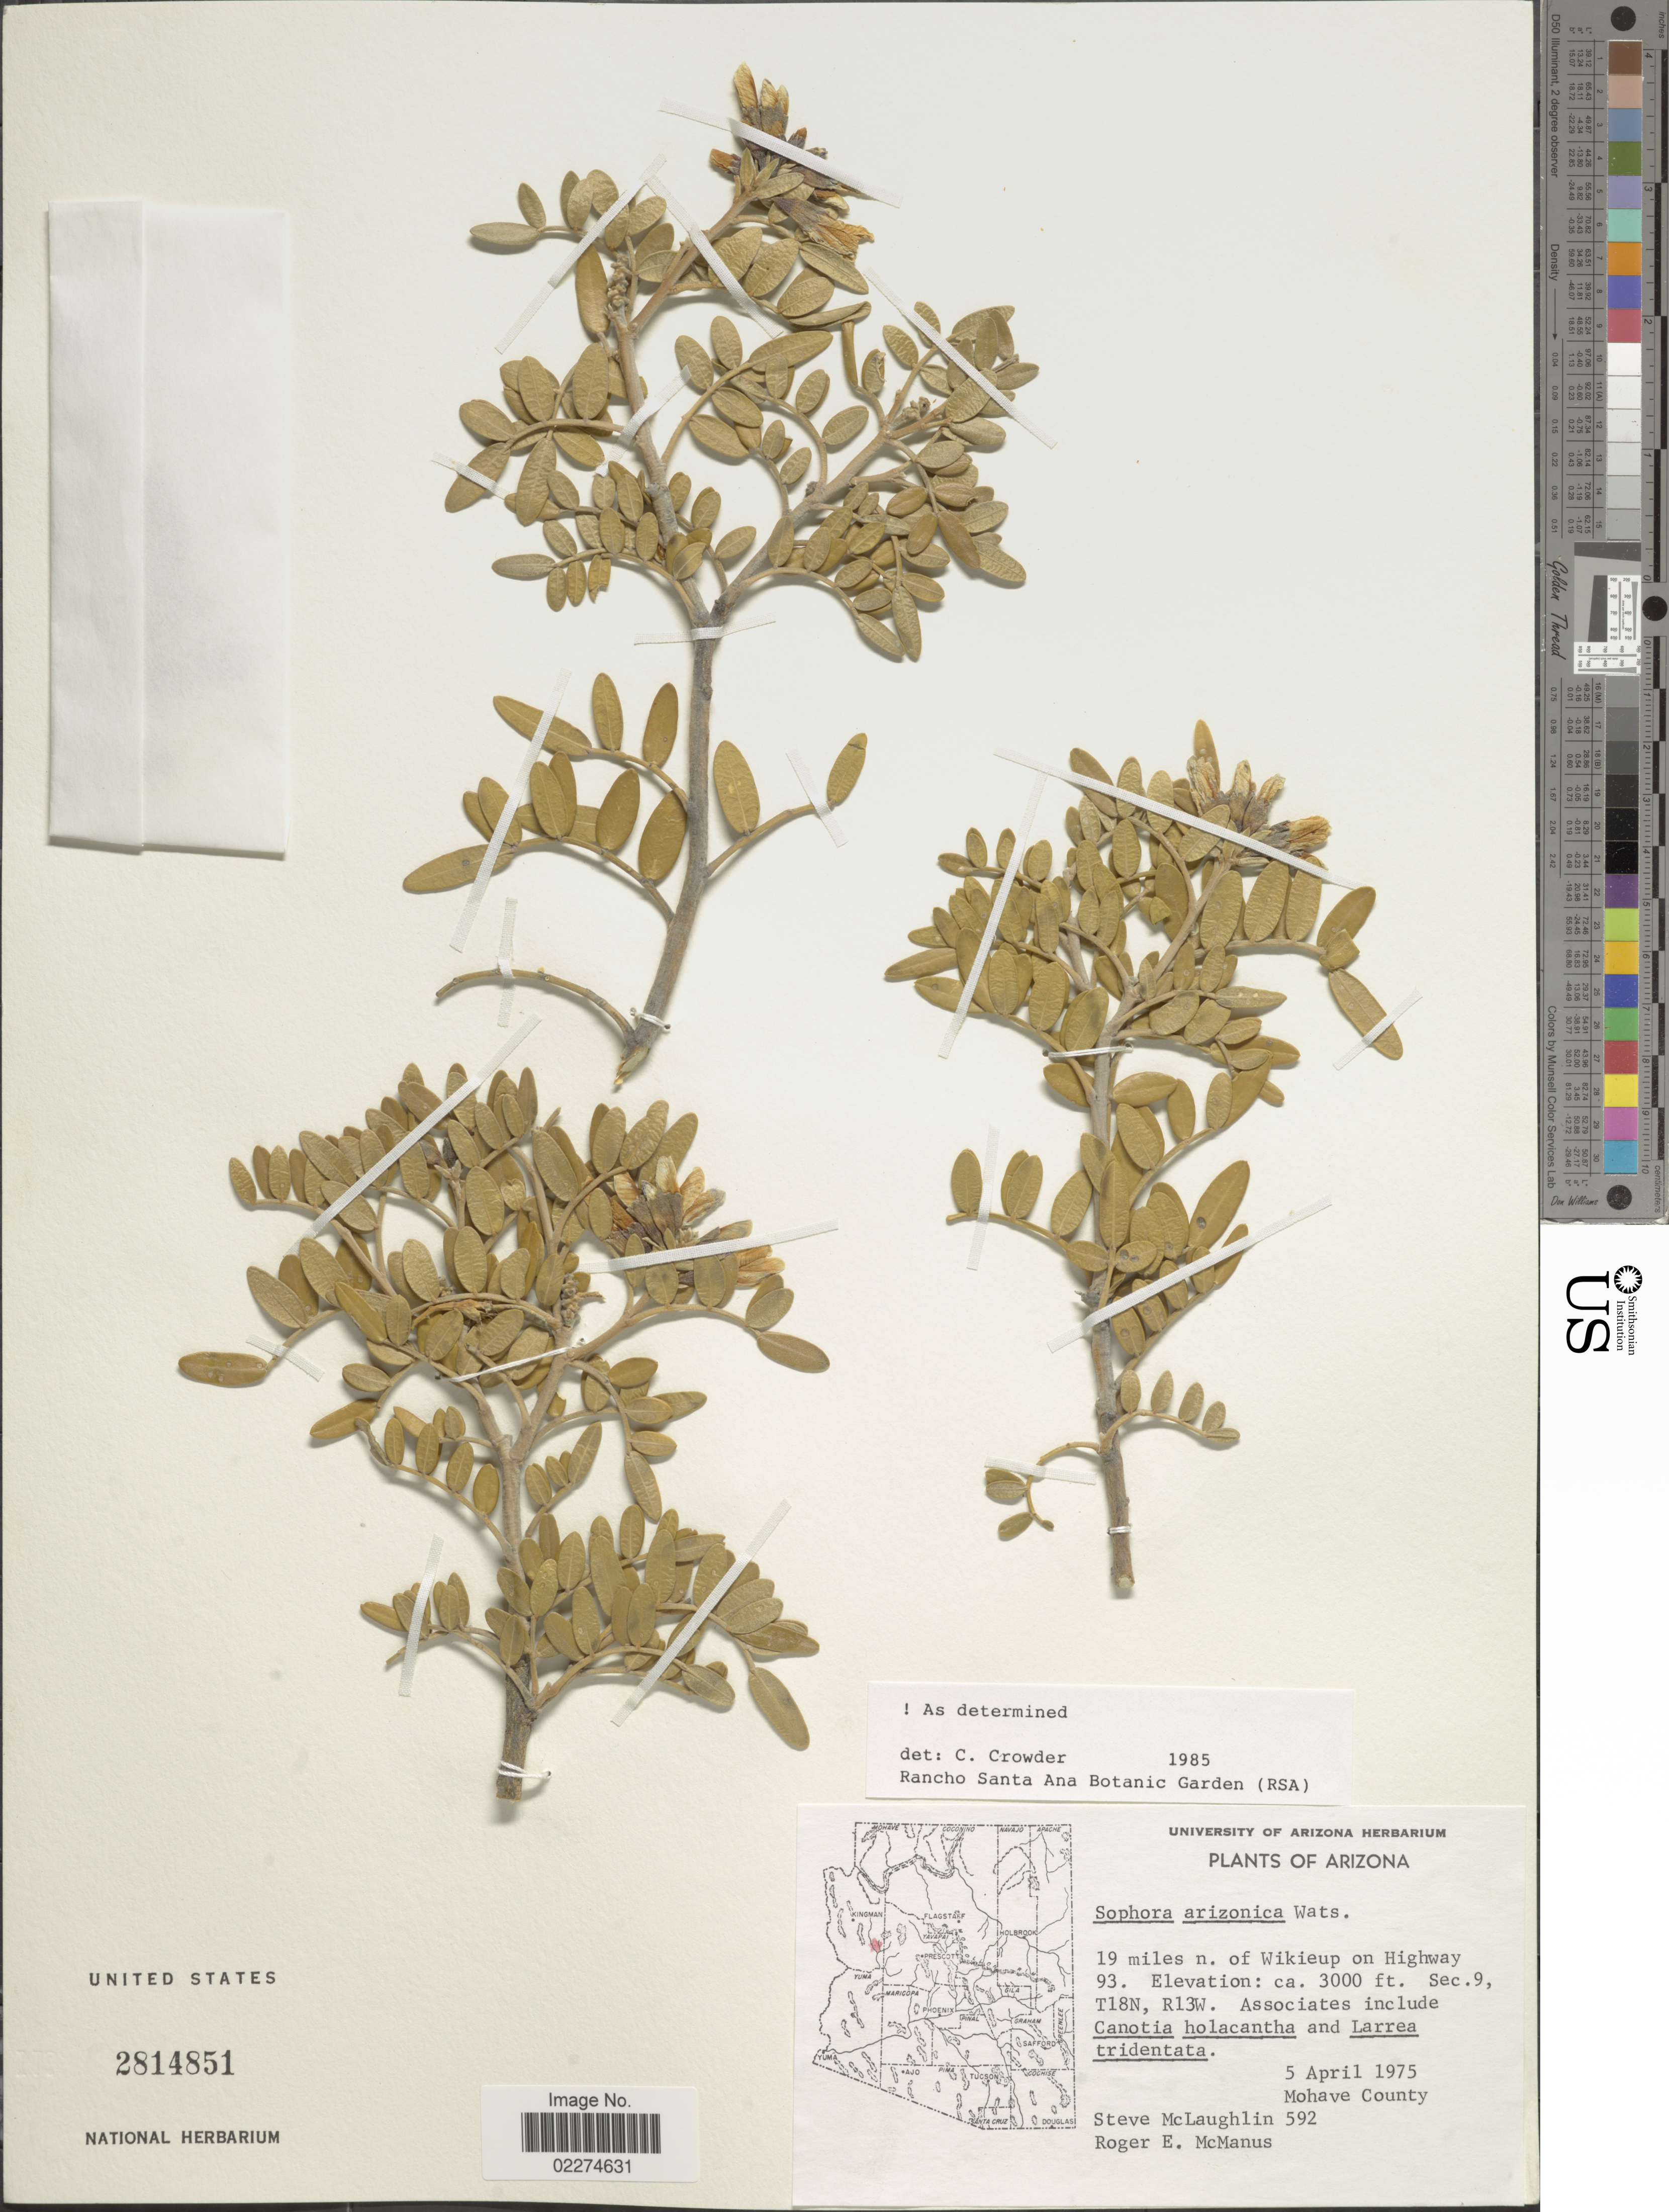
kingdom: Plantae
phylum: Tracheophyta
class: Magnoliopsida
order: Fabales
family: Fabaceae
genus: Dermatophyllum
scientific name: Dermatophyllum arizonicum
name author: (S. Watson) Vincent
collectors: S. McLaughlin & R. McManus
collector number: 592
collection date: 1975-04-05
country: United States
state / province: Arizona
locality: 19 miles n. of Wikieup on Highway 93, Sec. 9, T18N, R13W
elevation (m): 914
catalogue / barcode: US 2814851